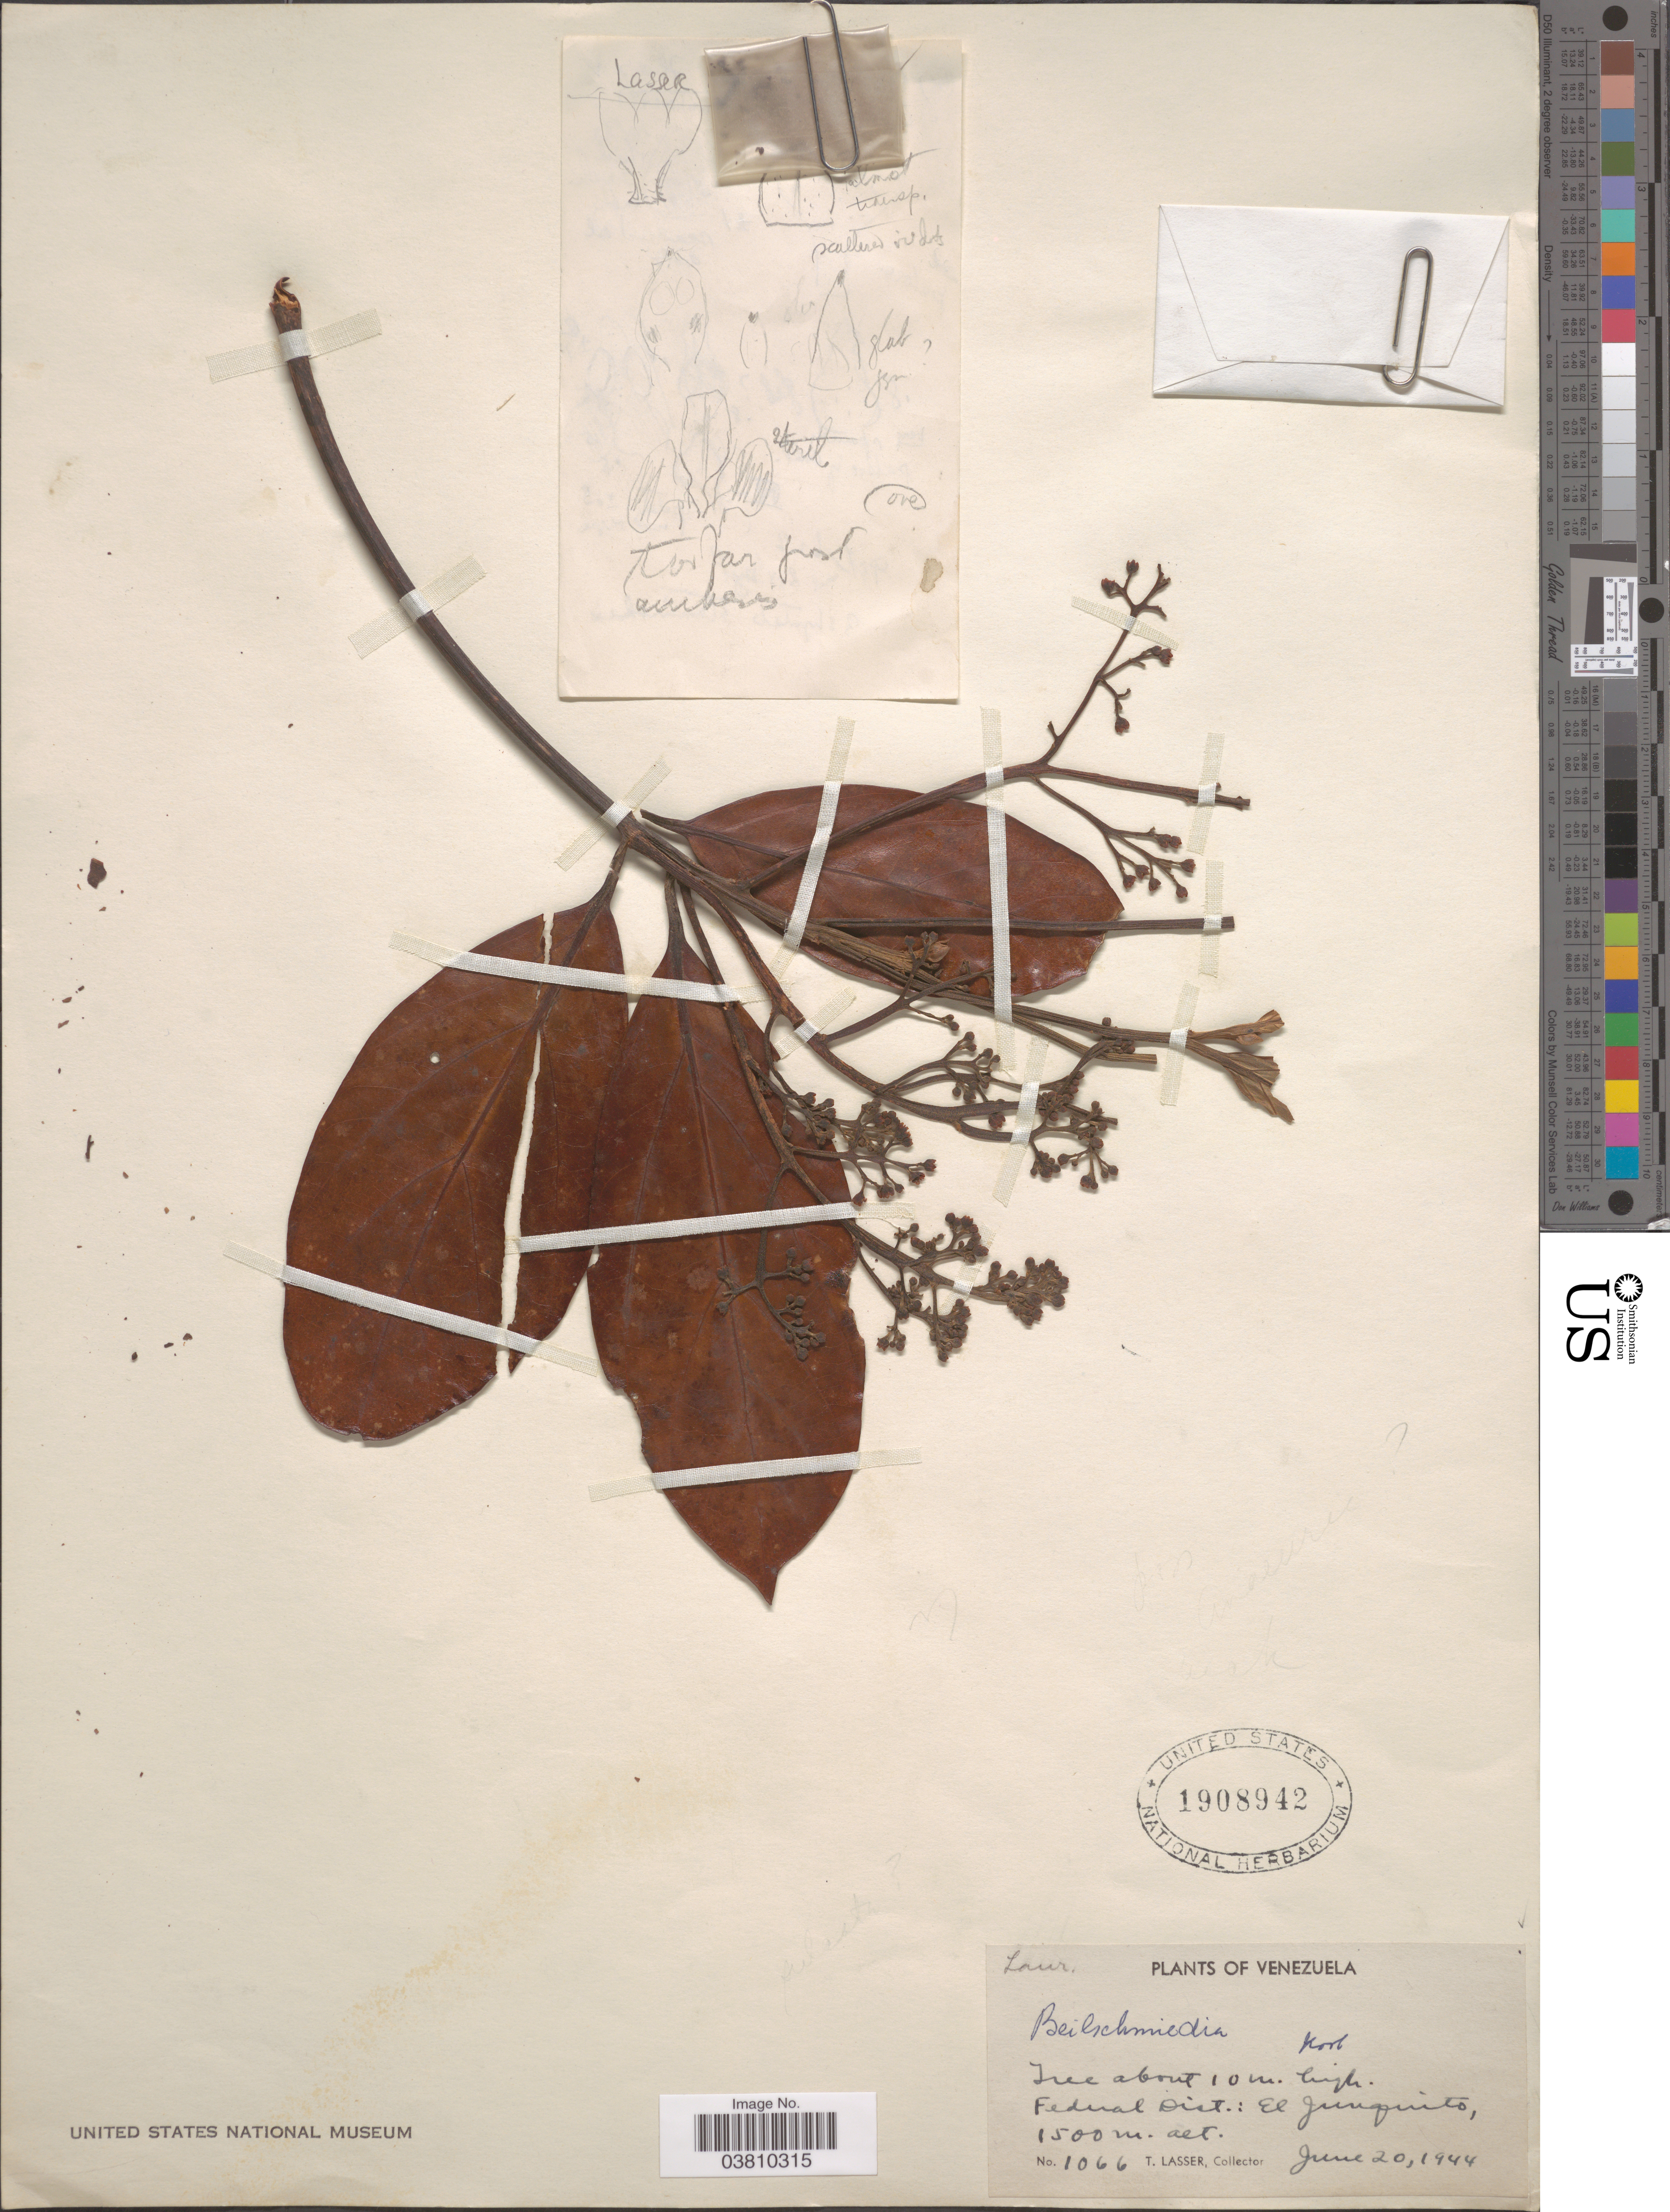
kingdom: Plantae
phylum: Tracheophyta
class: Magnoliopsida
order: Laurales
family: Lauraceae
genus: Beilschmiedia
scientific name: Beilschmiedia sp.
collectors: T. Lasser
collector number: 1066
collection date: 1944-06-20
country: Venezuela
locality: Federal Dist.: El Junquito.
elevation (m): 1500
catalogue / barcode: US 1908942